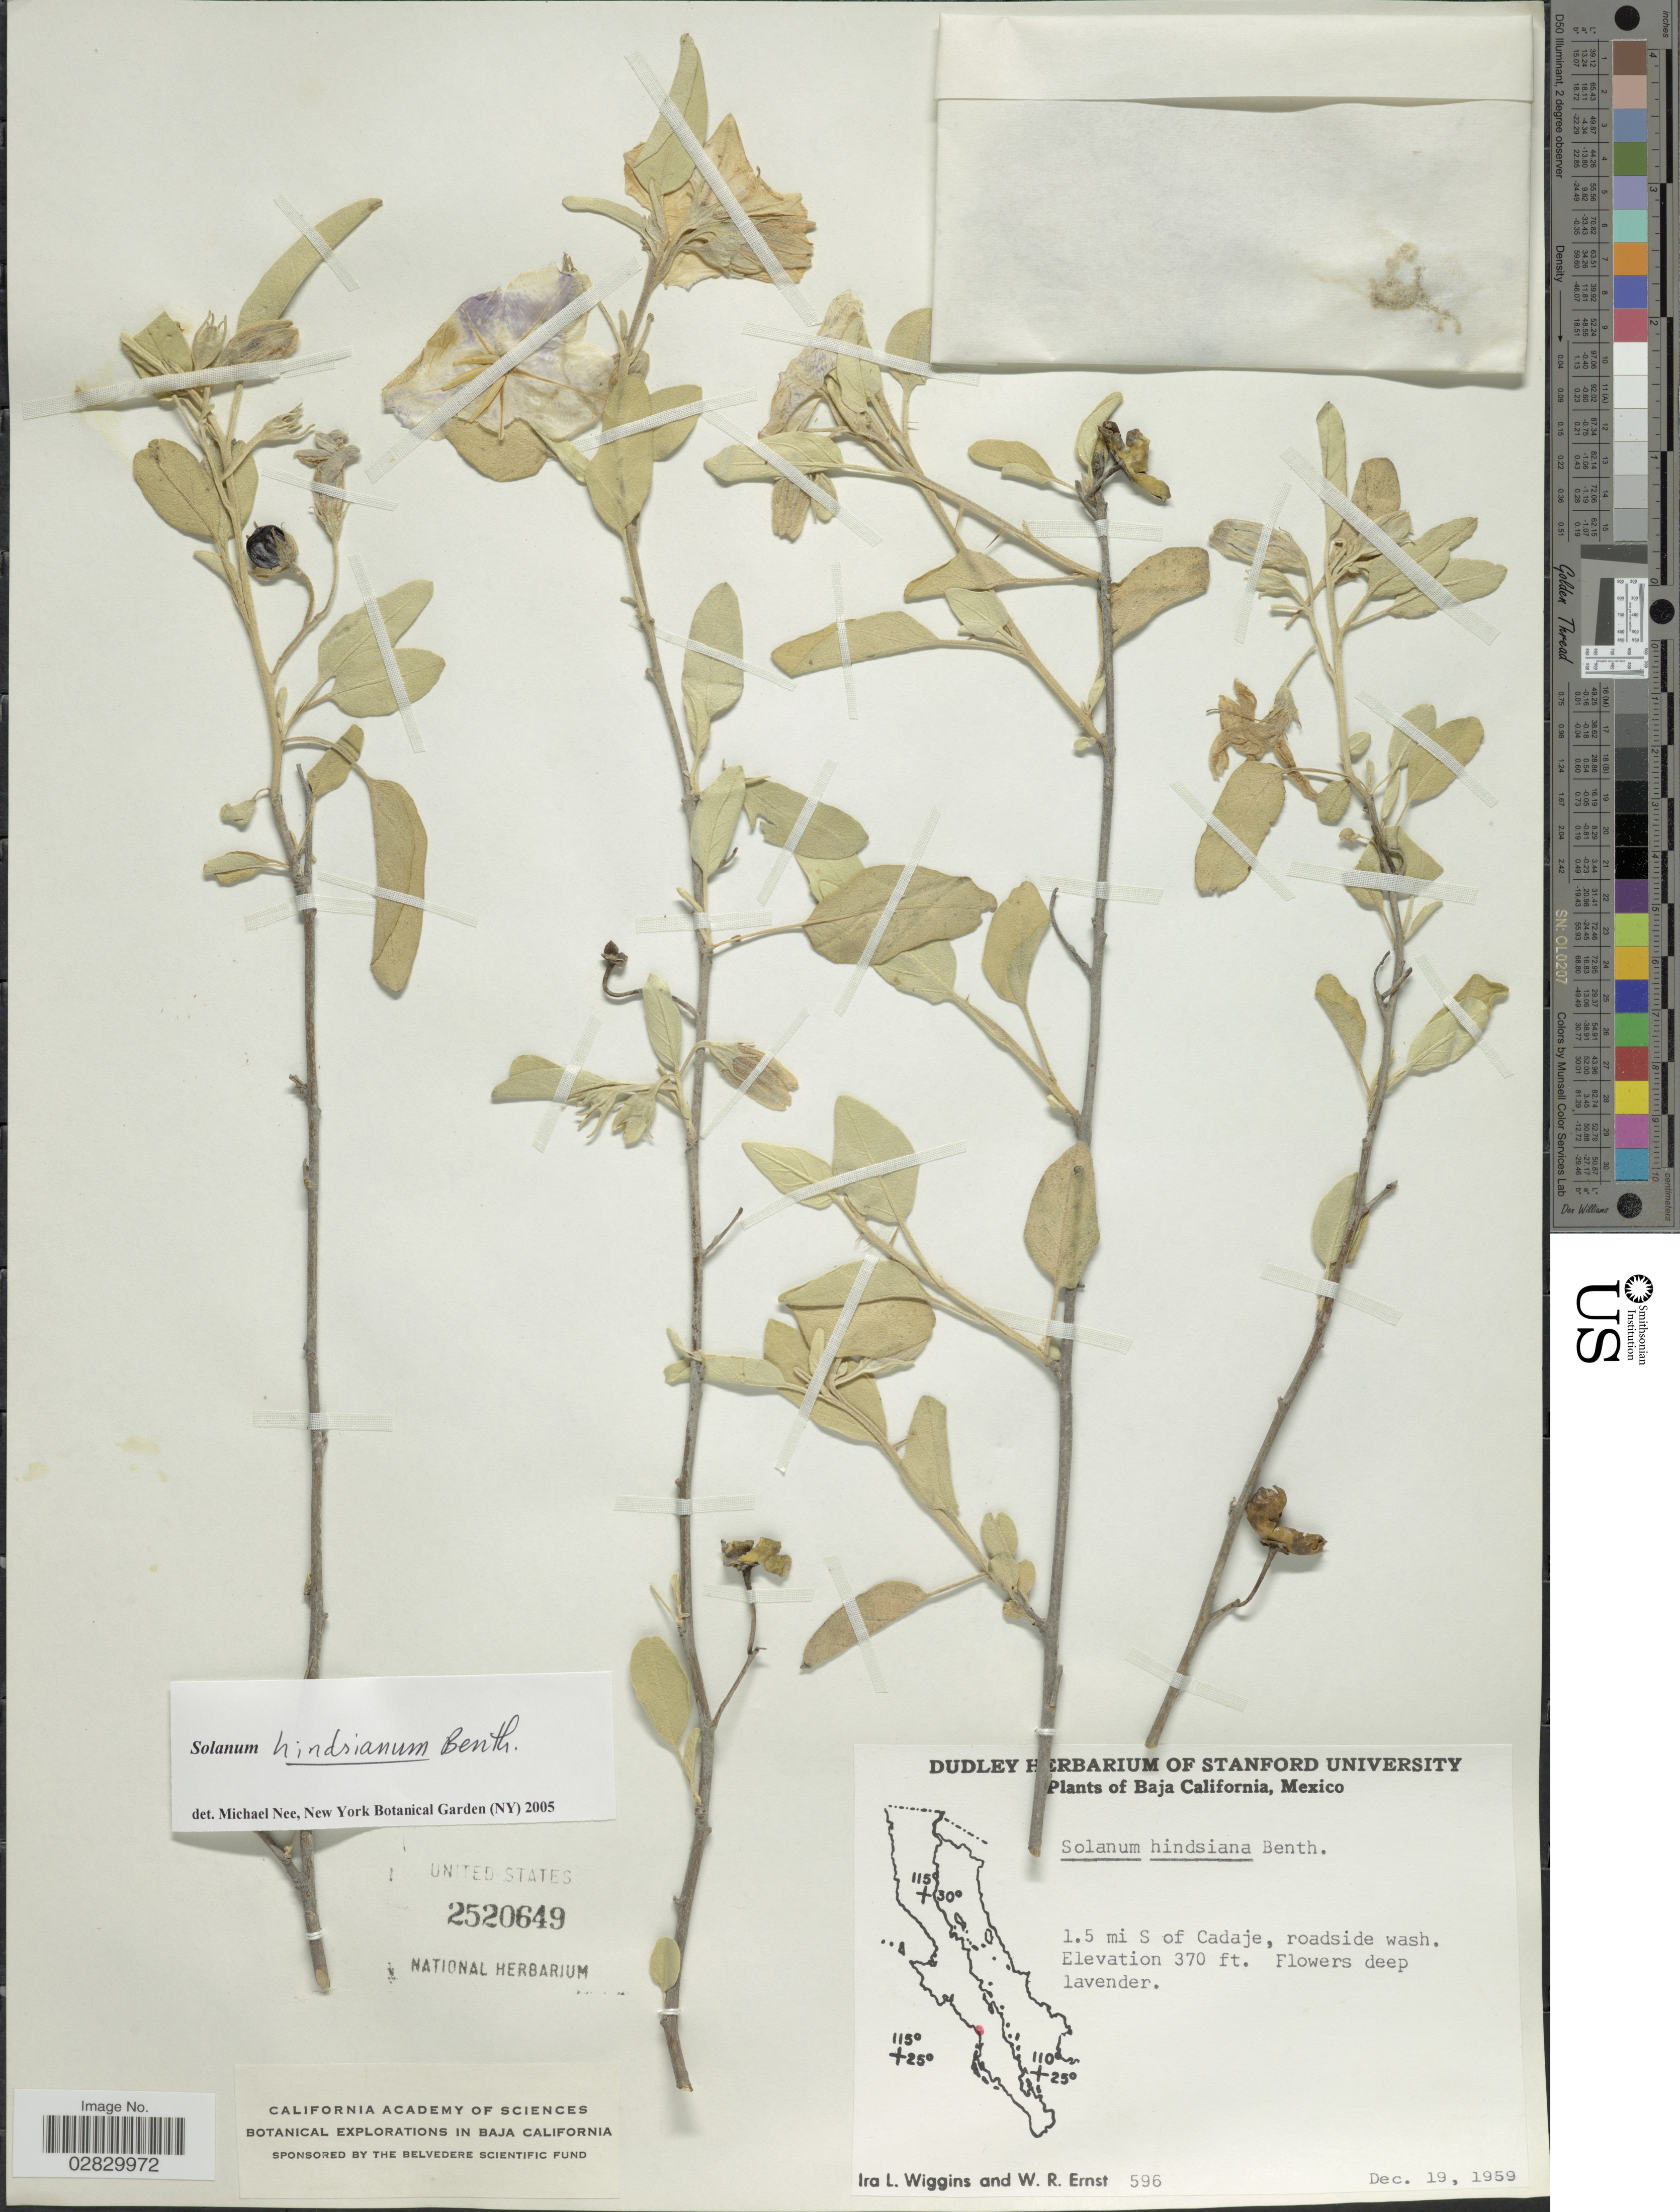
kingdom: Plantae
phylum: Tracheophyta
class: Magnoliopsida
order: Solanales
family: Solanaceae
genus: Solanum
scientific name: Solanum hindsianum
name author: Benth.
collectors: I. L. Wiggins & W. R. Ernst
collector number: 596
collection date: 1959-12-19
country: Mexico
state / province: Baja California Sur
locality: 1.5 mi S of Cadaje, roadside wash.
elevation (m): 113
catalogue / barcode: US 2520649